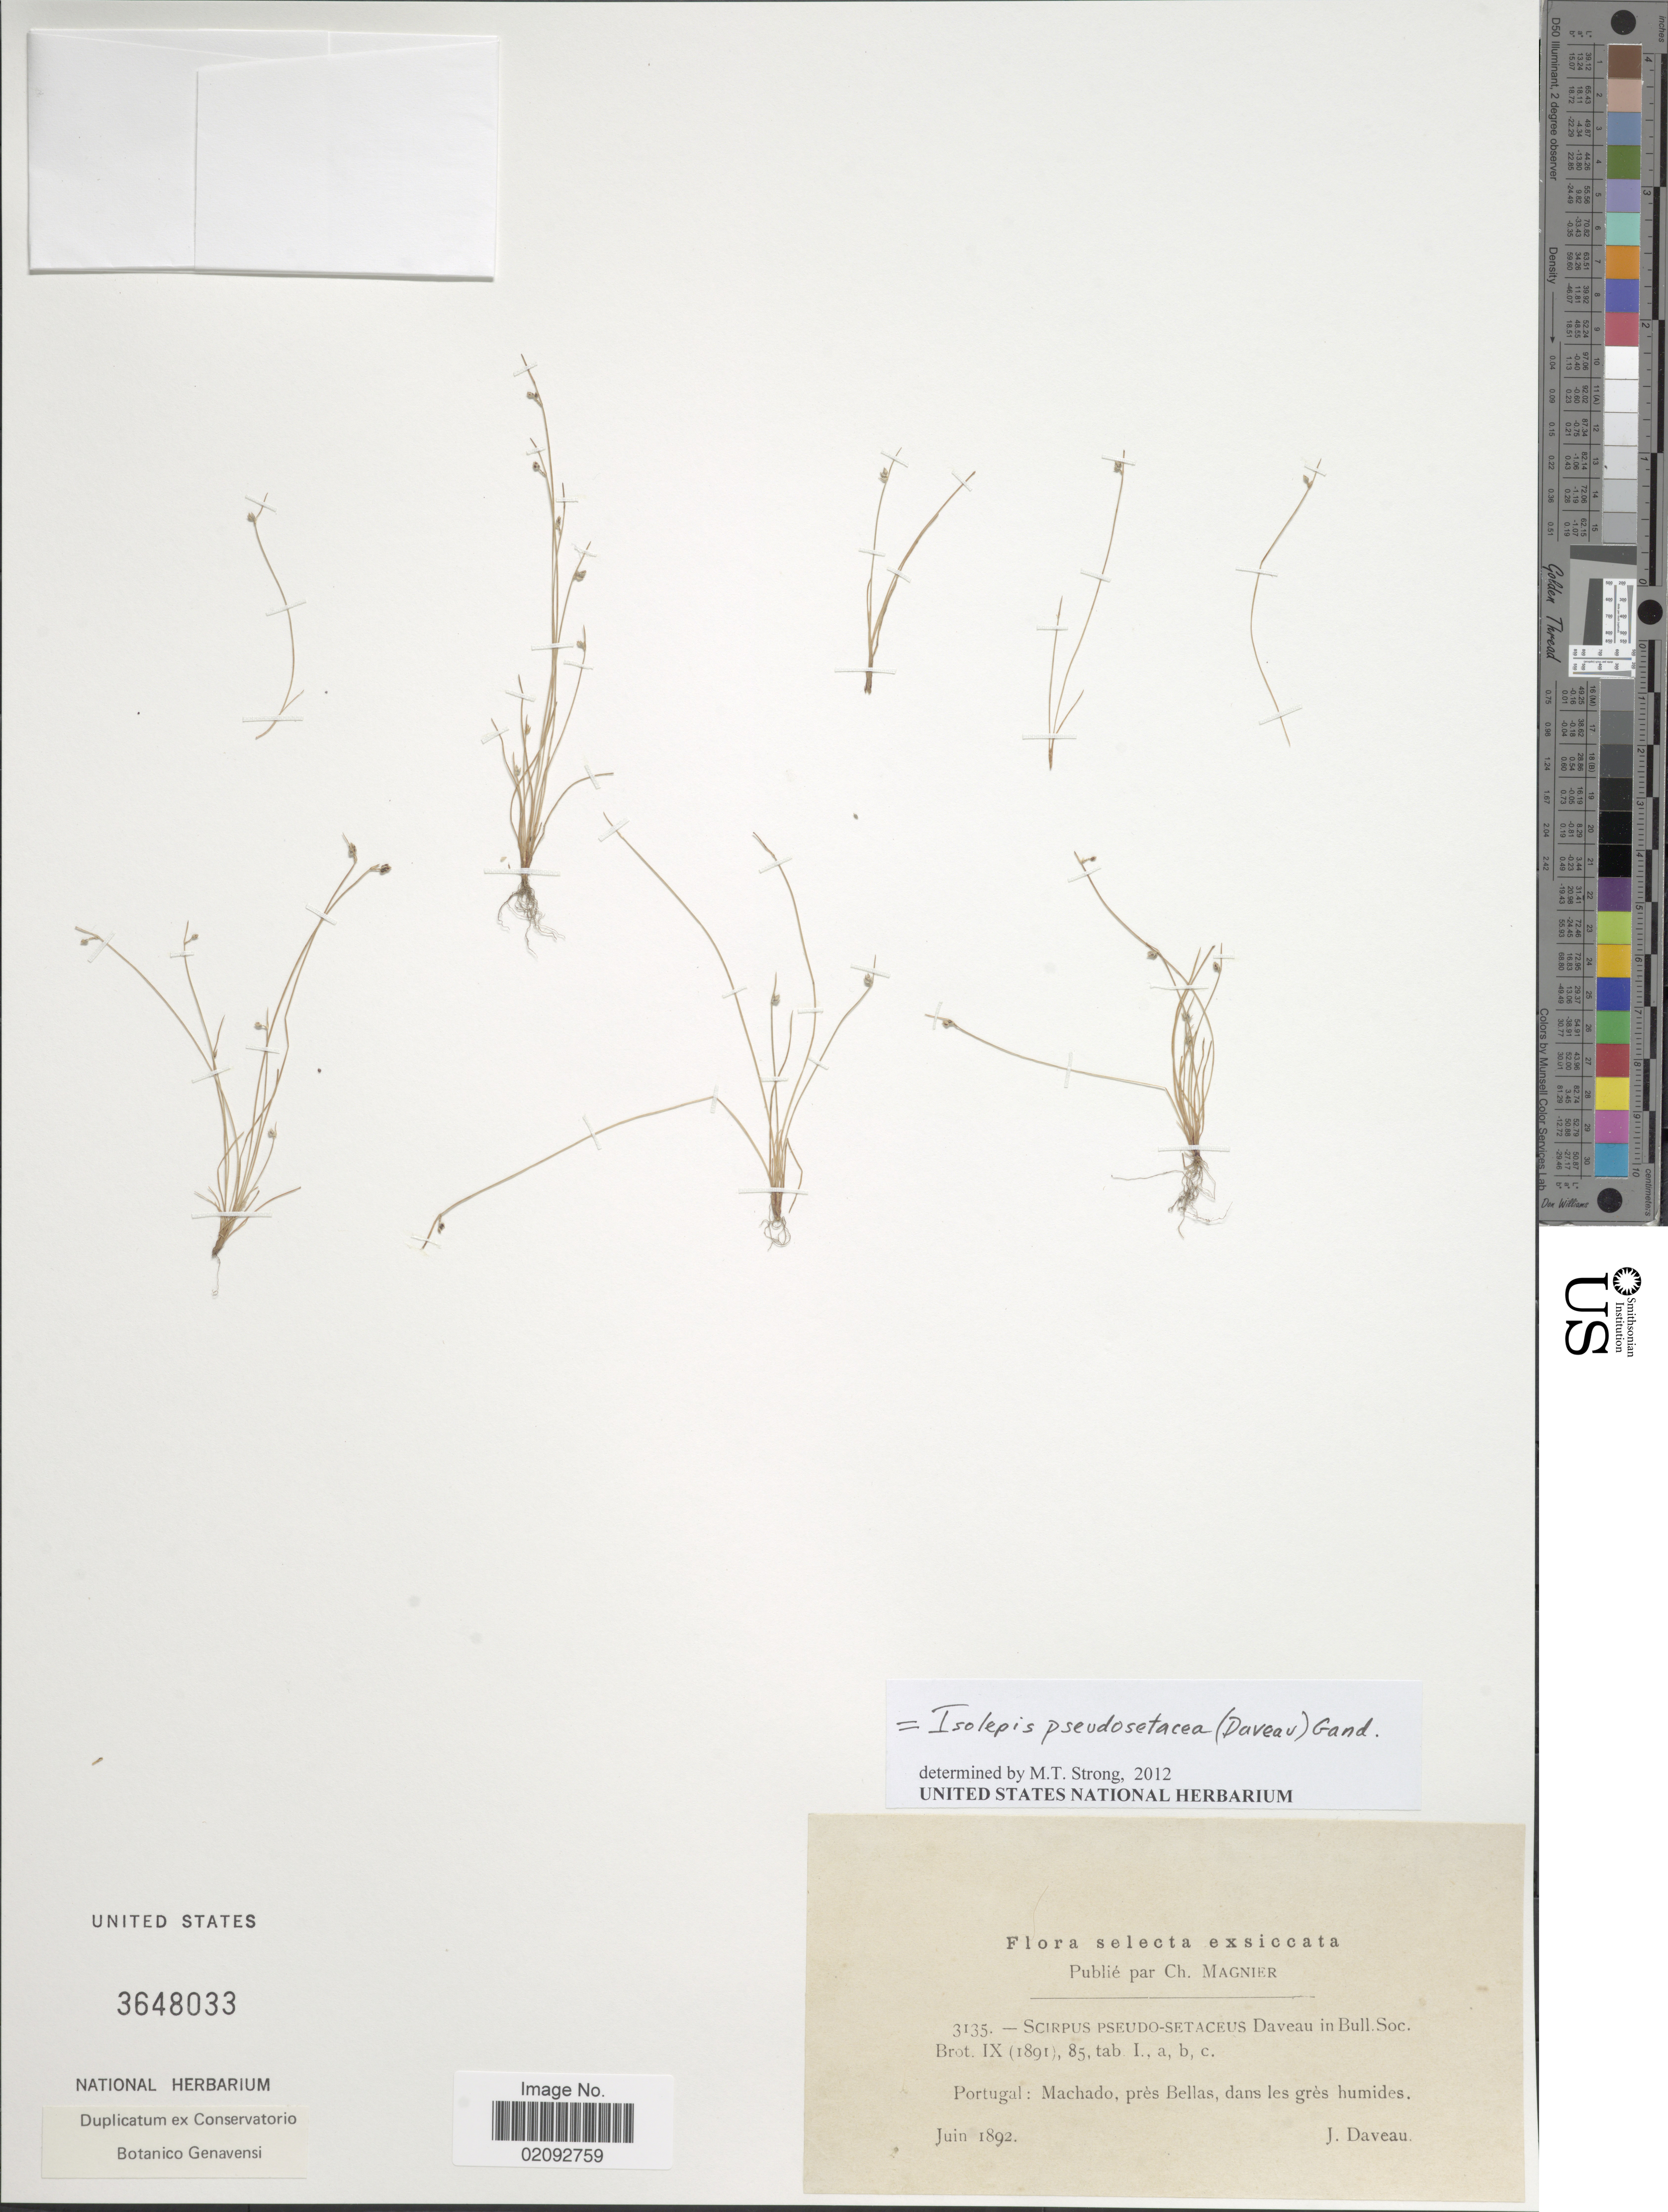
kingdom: Plantae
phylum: Tracheophyta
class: Liliopsida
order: Poales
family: Cyperaceae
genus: Isolepis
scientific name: Isolepis pseudosetacea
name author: (Daveau) Gand.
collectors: J. Daveau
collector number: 3135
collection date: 1892-06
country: Portugal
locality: Machado, pres Bellas, dans les gres humides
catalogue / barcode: US 3648033